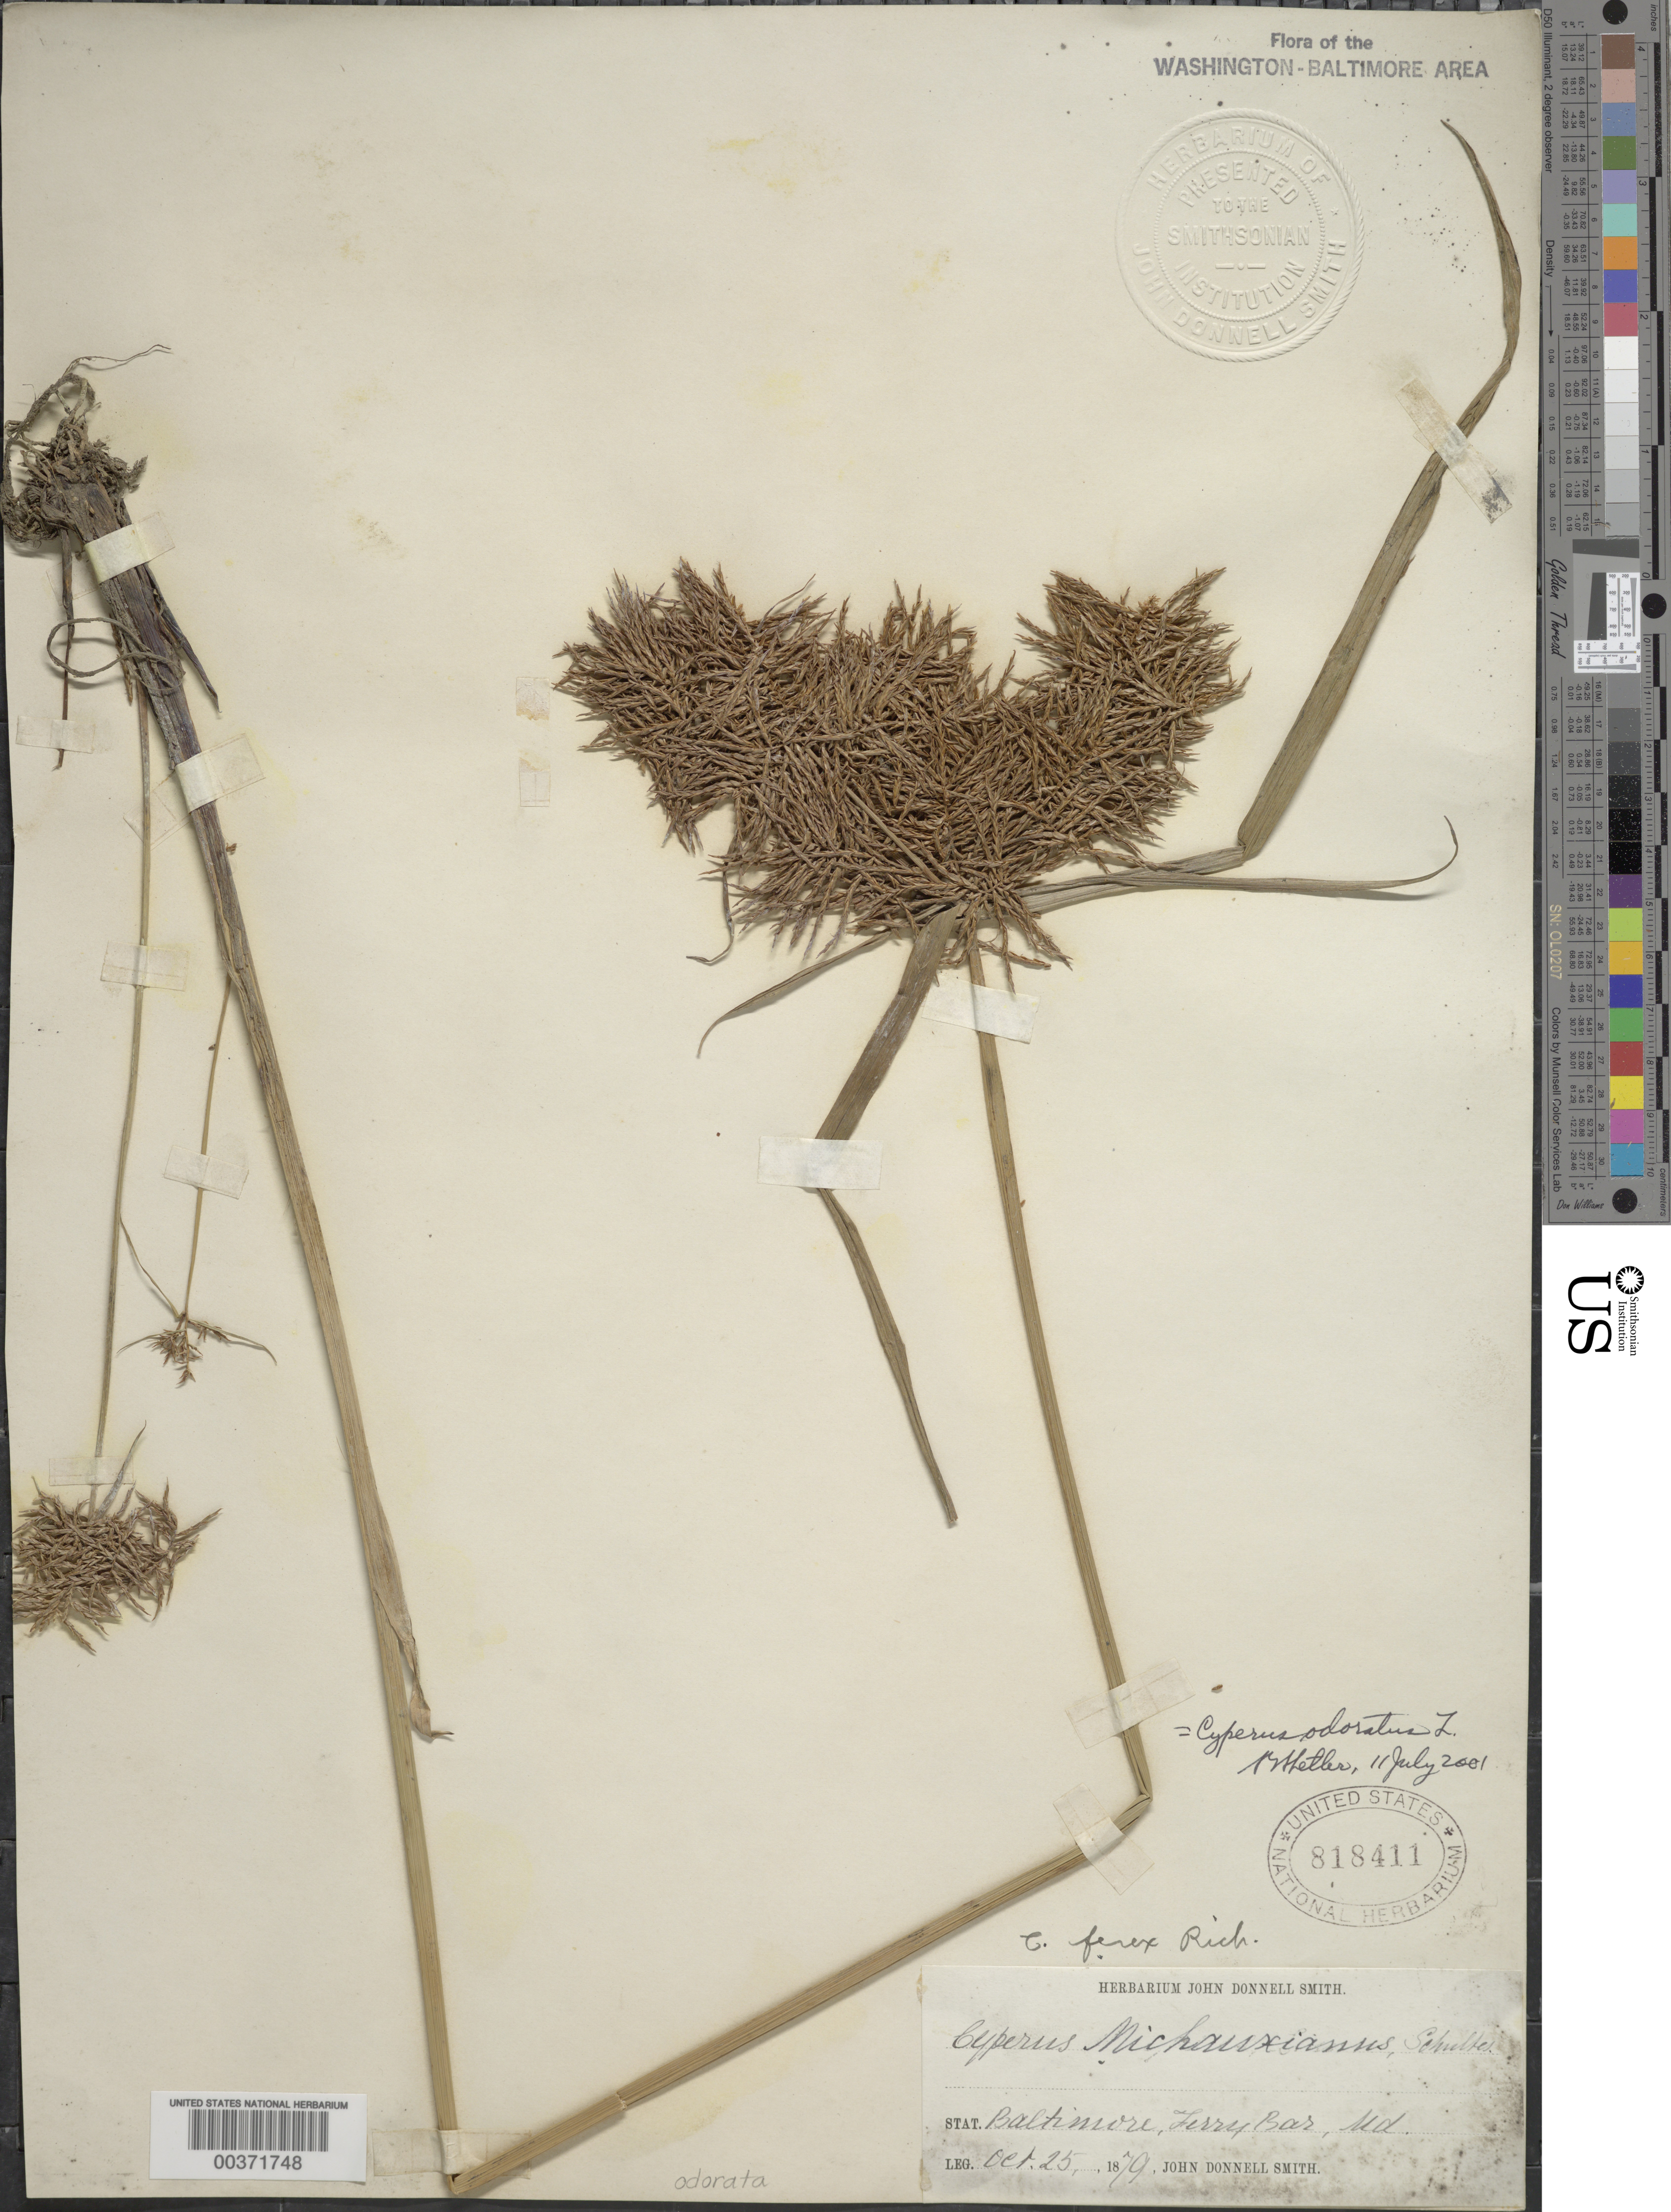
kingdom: Plantae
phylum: Tracheophyta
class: Liliopsida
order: Poales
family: Cyperaceae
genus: Cyperus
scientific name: Cyperus odoratus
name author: L.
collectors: J. Donnell Smith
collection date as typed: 25 Oct 1879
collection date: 1879-10-25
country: United States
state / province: Maryland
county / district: Baltimore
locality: Terry Bar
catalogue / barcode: US 818411